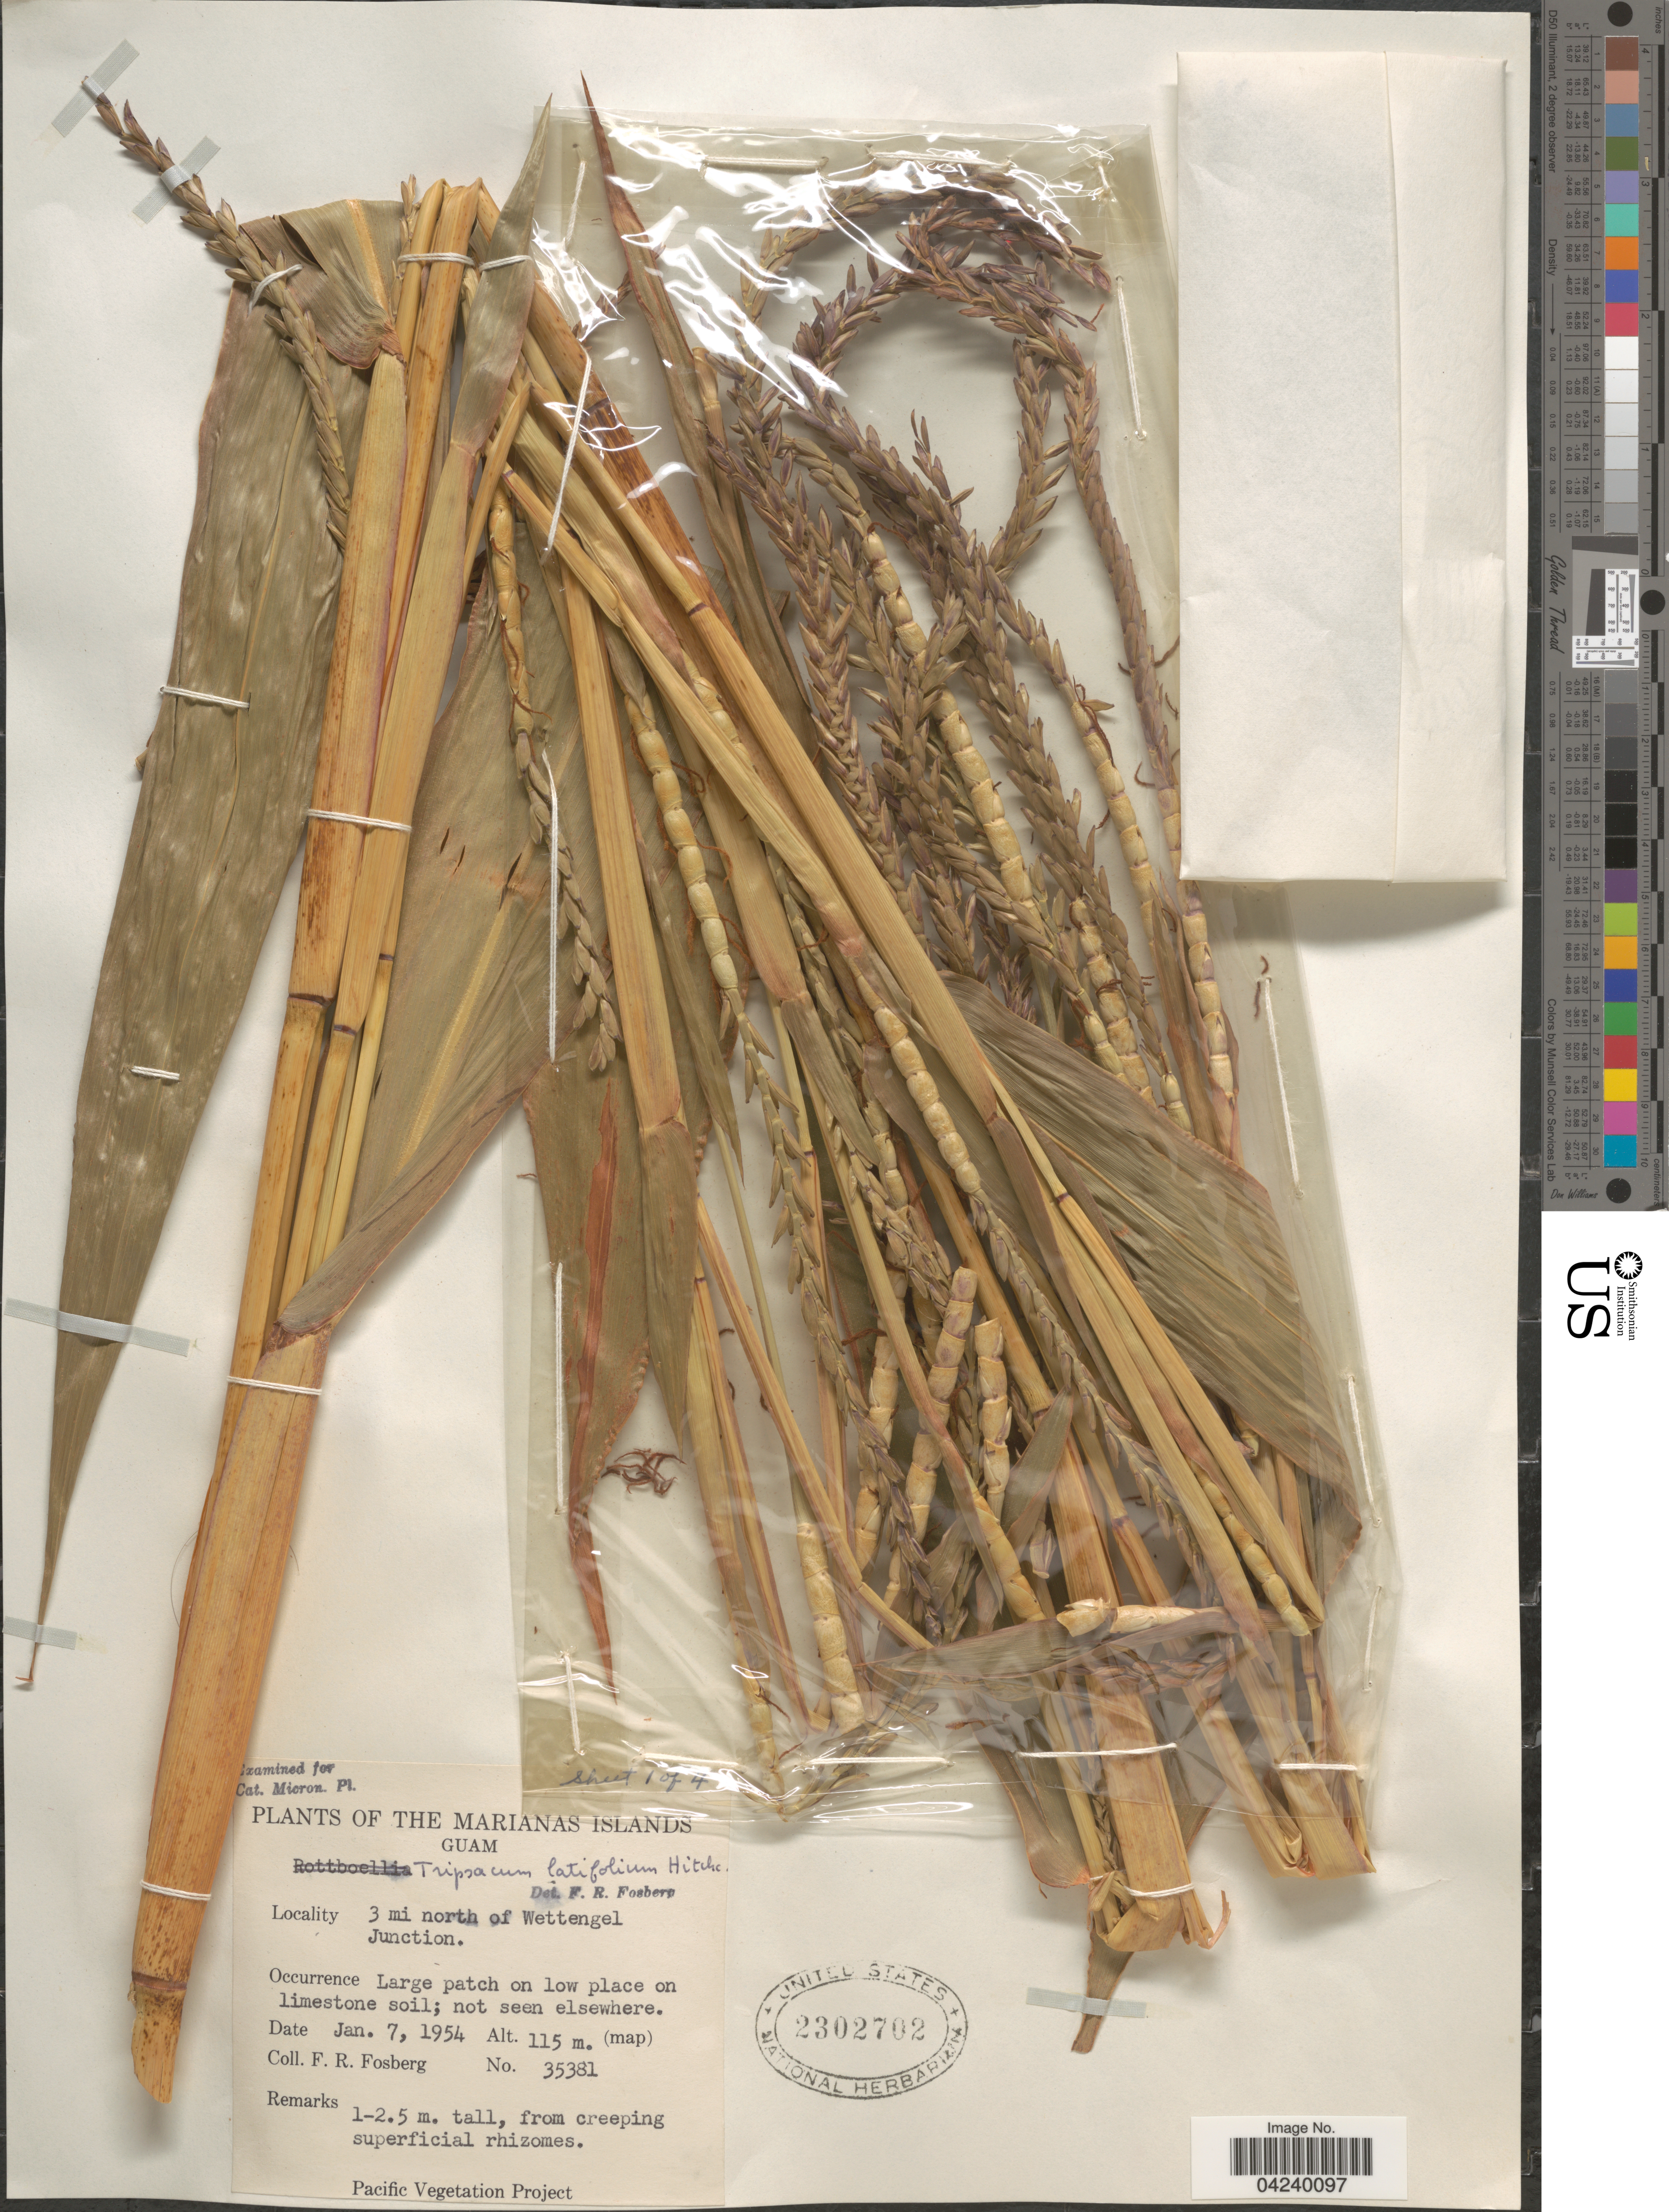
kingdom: Plantae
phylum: Tracheophyta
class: Liliopsida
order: Poales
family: Poaceae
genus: Tripsacum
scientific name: Tripsacum latifolium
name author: Hitchc.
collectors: F. R. Fosberg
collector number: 35381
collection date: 1954-01-07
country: Guam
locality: The Marianas Islands. 3 mi north of Wettengel Junction.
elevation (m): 115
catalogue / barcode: US 2302702